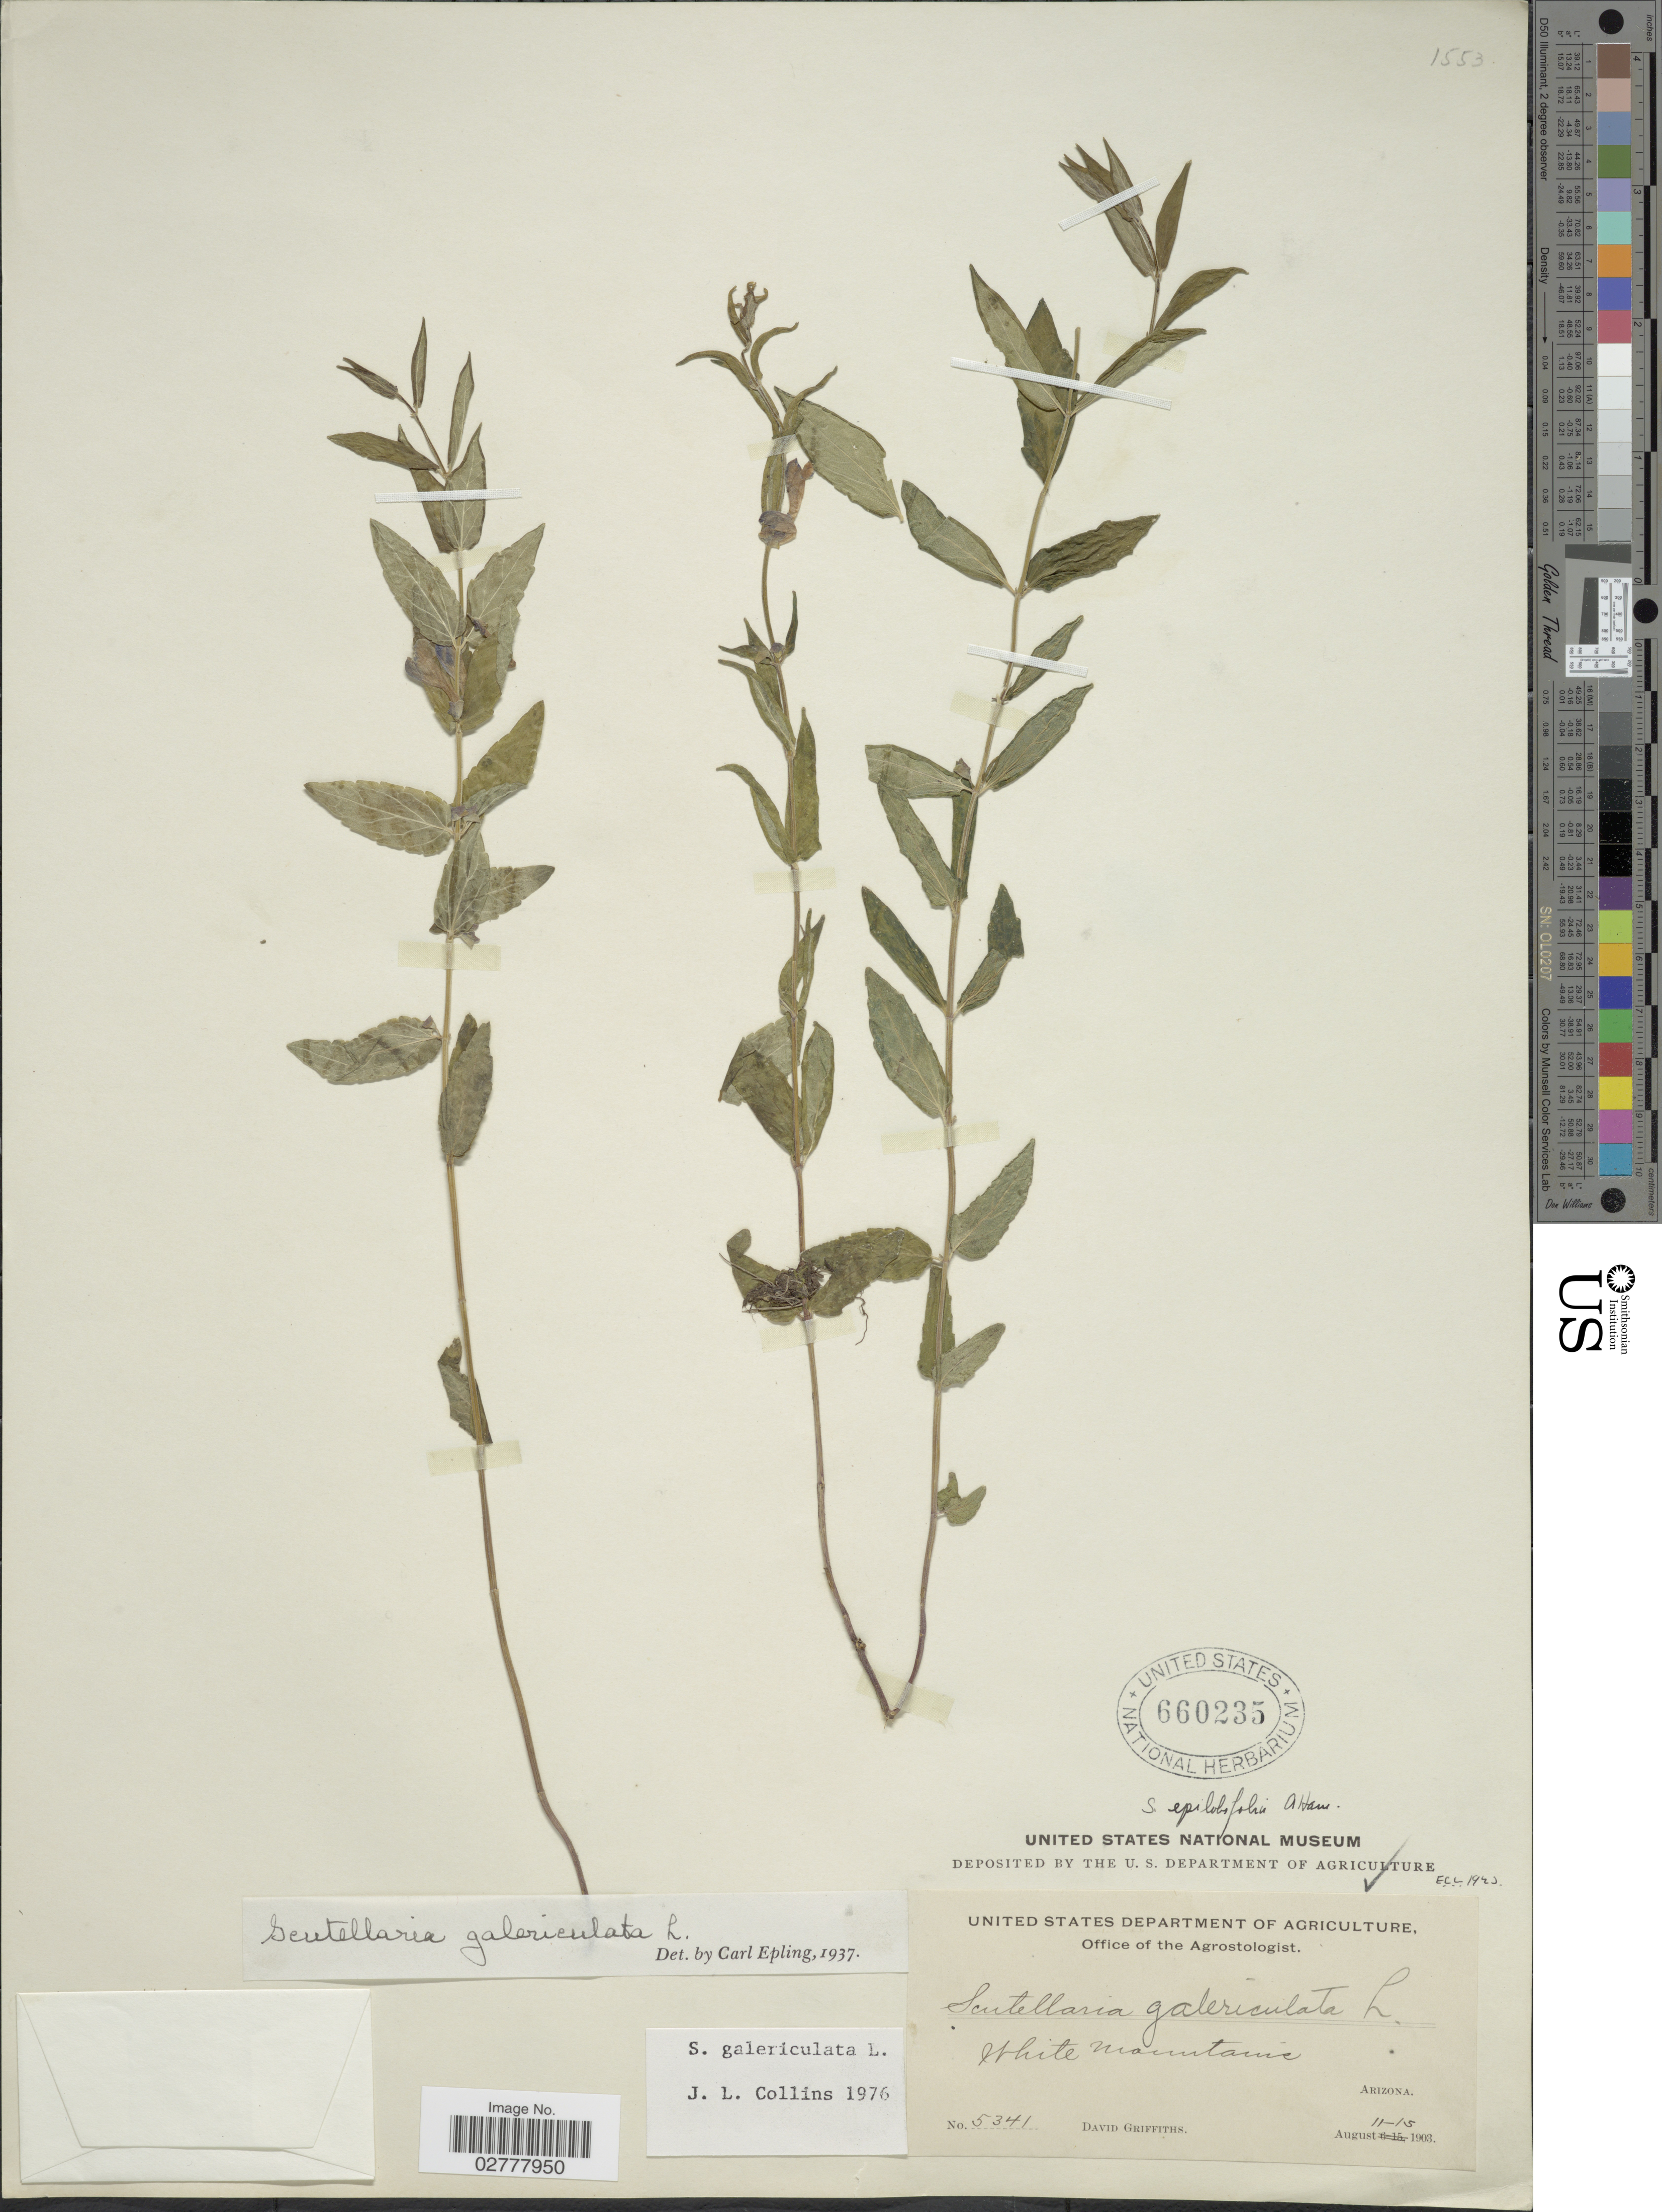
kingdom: Plantae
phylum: Tracheophyta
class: Magnoliopsida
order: Lamiales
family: Lamiaceae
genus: Scutellaria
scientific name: Scutellaria galericulata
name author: L.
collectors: D. Griffiths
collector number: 5341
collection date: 1903-08-11/1903-08-15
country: United States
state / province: Arizona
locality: White Mountains.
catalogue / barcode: US 660235